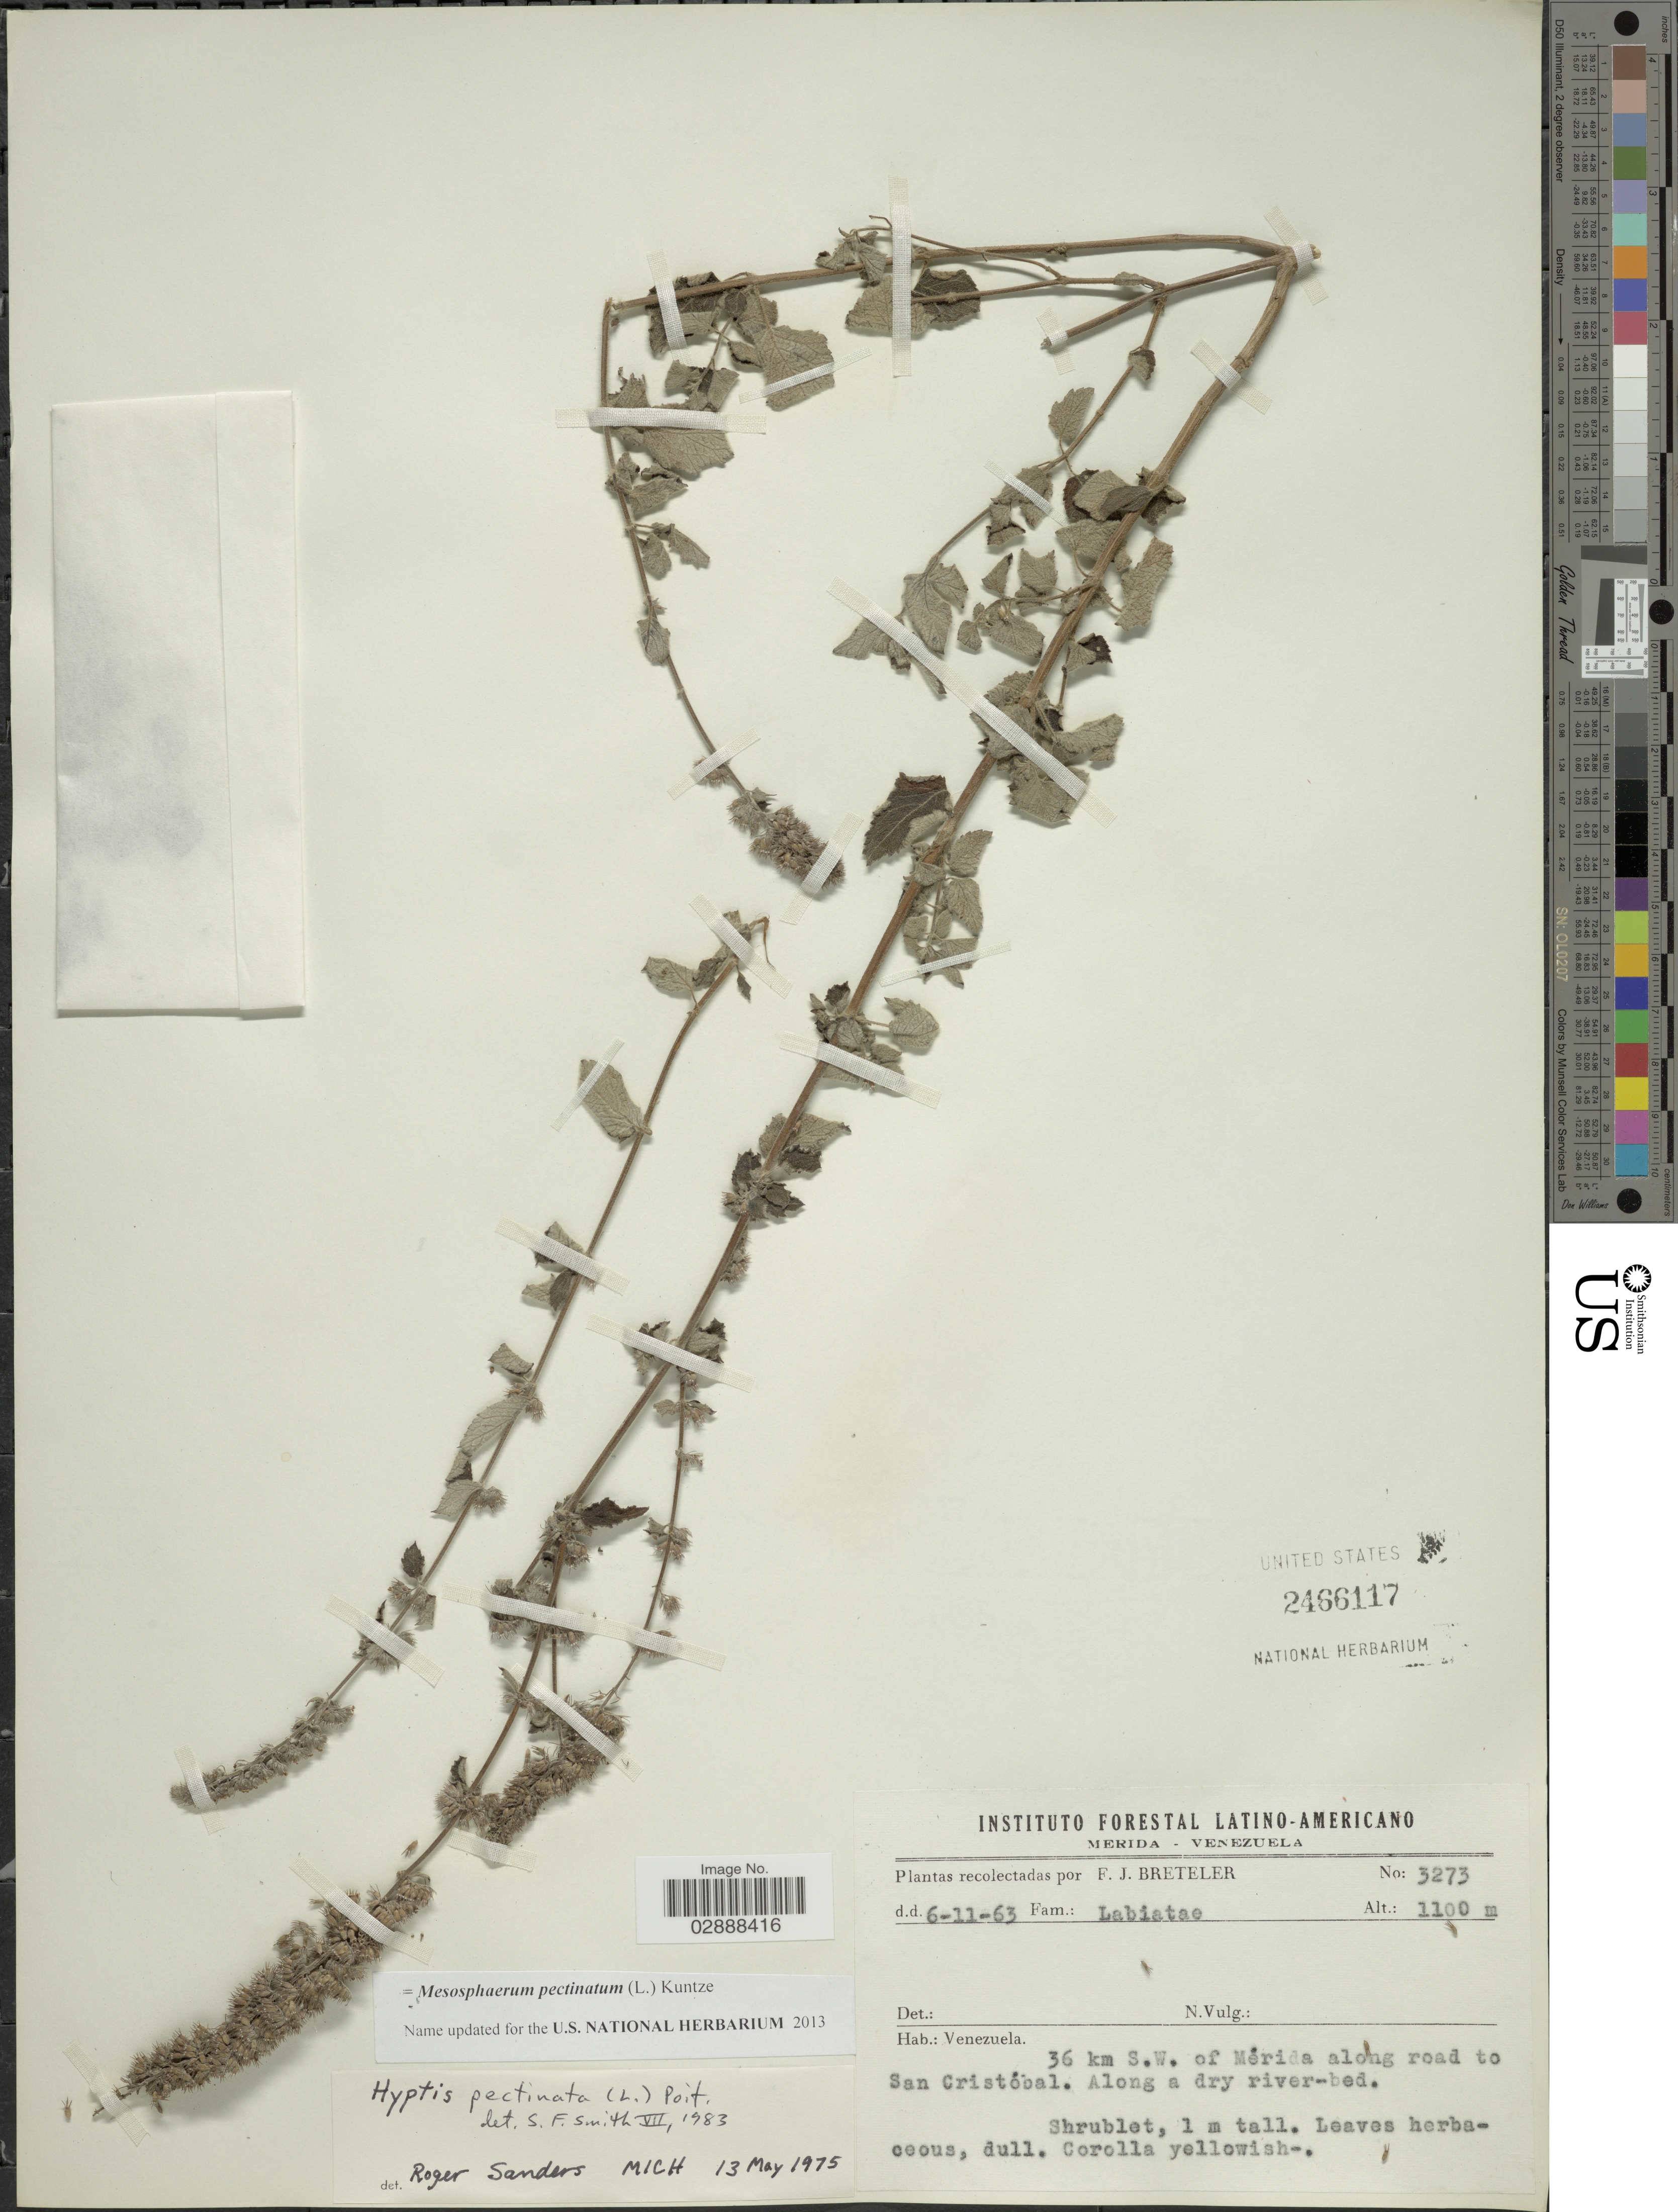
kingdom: Plantae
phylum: Tracheophyta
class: Magnoliopsida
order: Lamiales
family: Lamiaceae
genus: Mesosphaerum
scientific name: Mesosphaerum pectinatum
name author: (L.) Kuntze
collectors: F. J. Breteler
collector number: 3273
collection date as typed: Transcribed d/m/y: 6/11/63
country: Venezuela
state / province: Mérida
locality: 36 km S.W. of Mérida along road to San Cristóbal. Along a dry river-bed.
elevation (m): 1100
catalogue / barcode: US 2466117